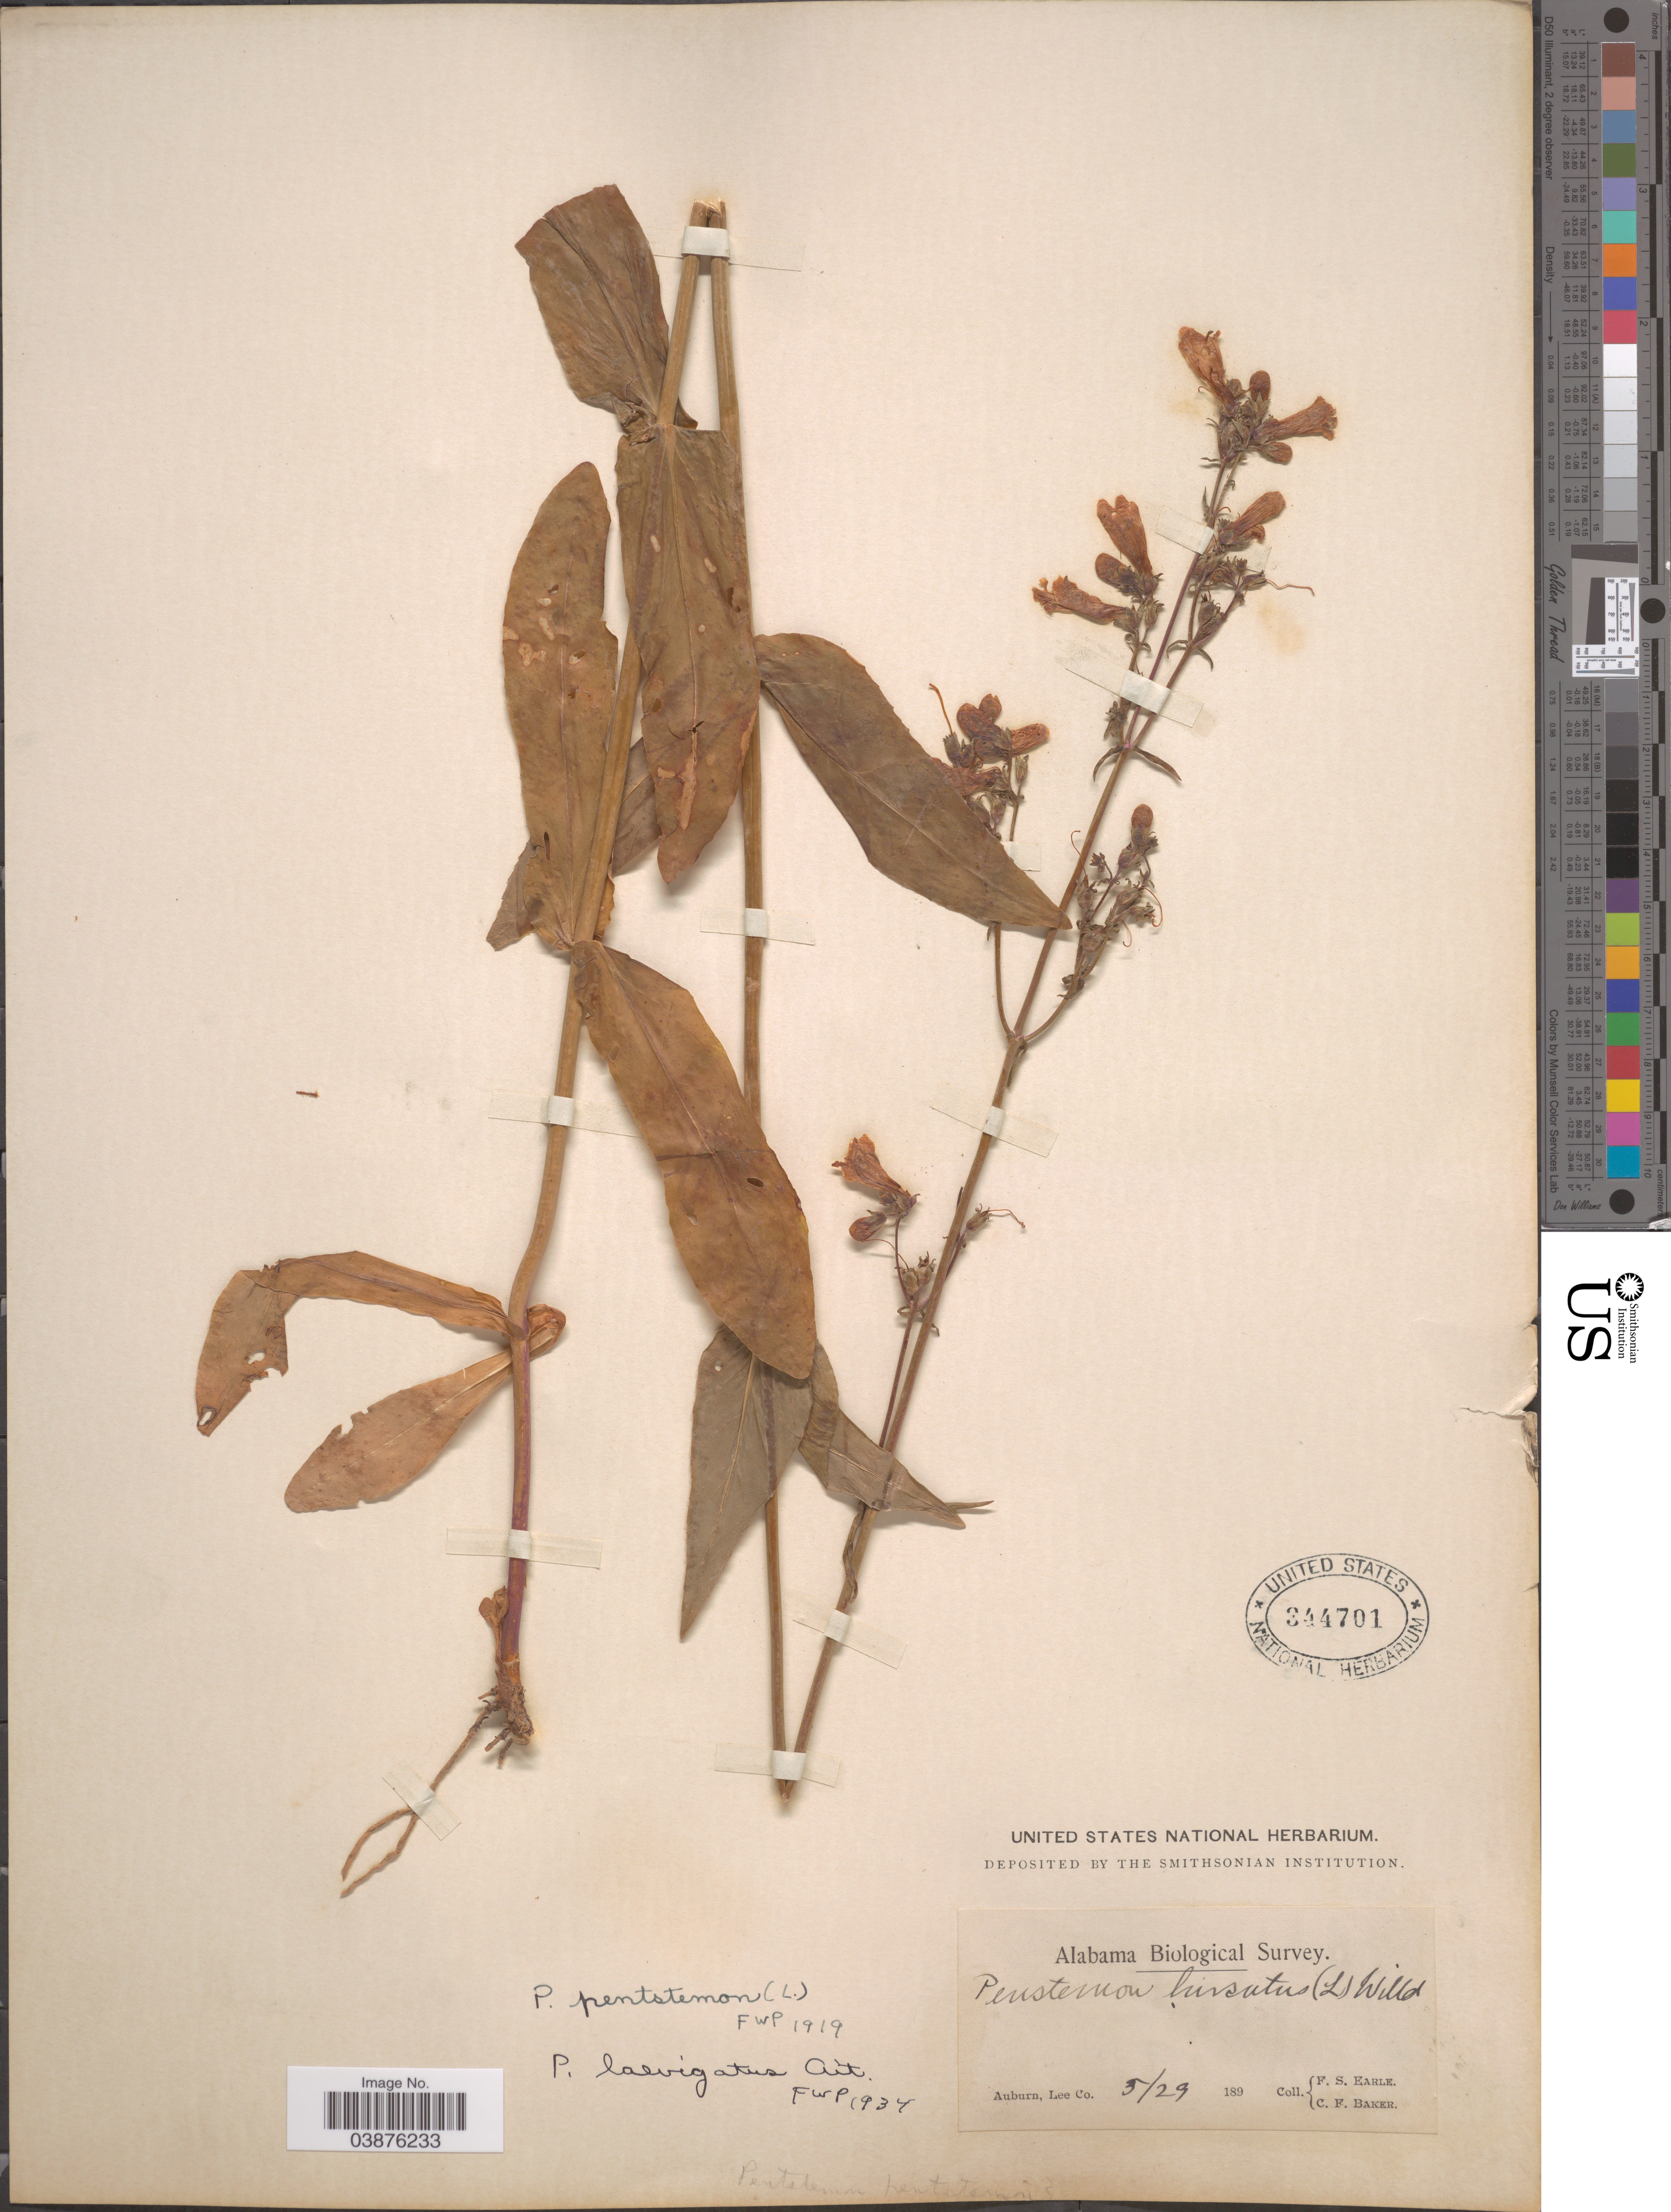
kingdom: Plantae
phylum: Tracheophyta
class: Magnoliopsida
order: Lamiales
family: Plantaginaceae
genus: Penstemon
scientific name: Penstemon laevigatus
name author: Aiton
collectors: F. S. Earle & C. F. Baker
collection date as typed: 29/5/189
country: United States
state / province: Alabama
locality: Auburn, Lee Co.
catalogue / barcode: US 344701